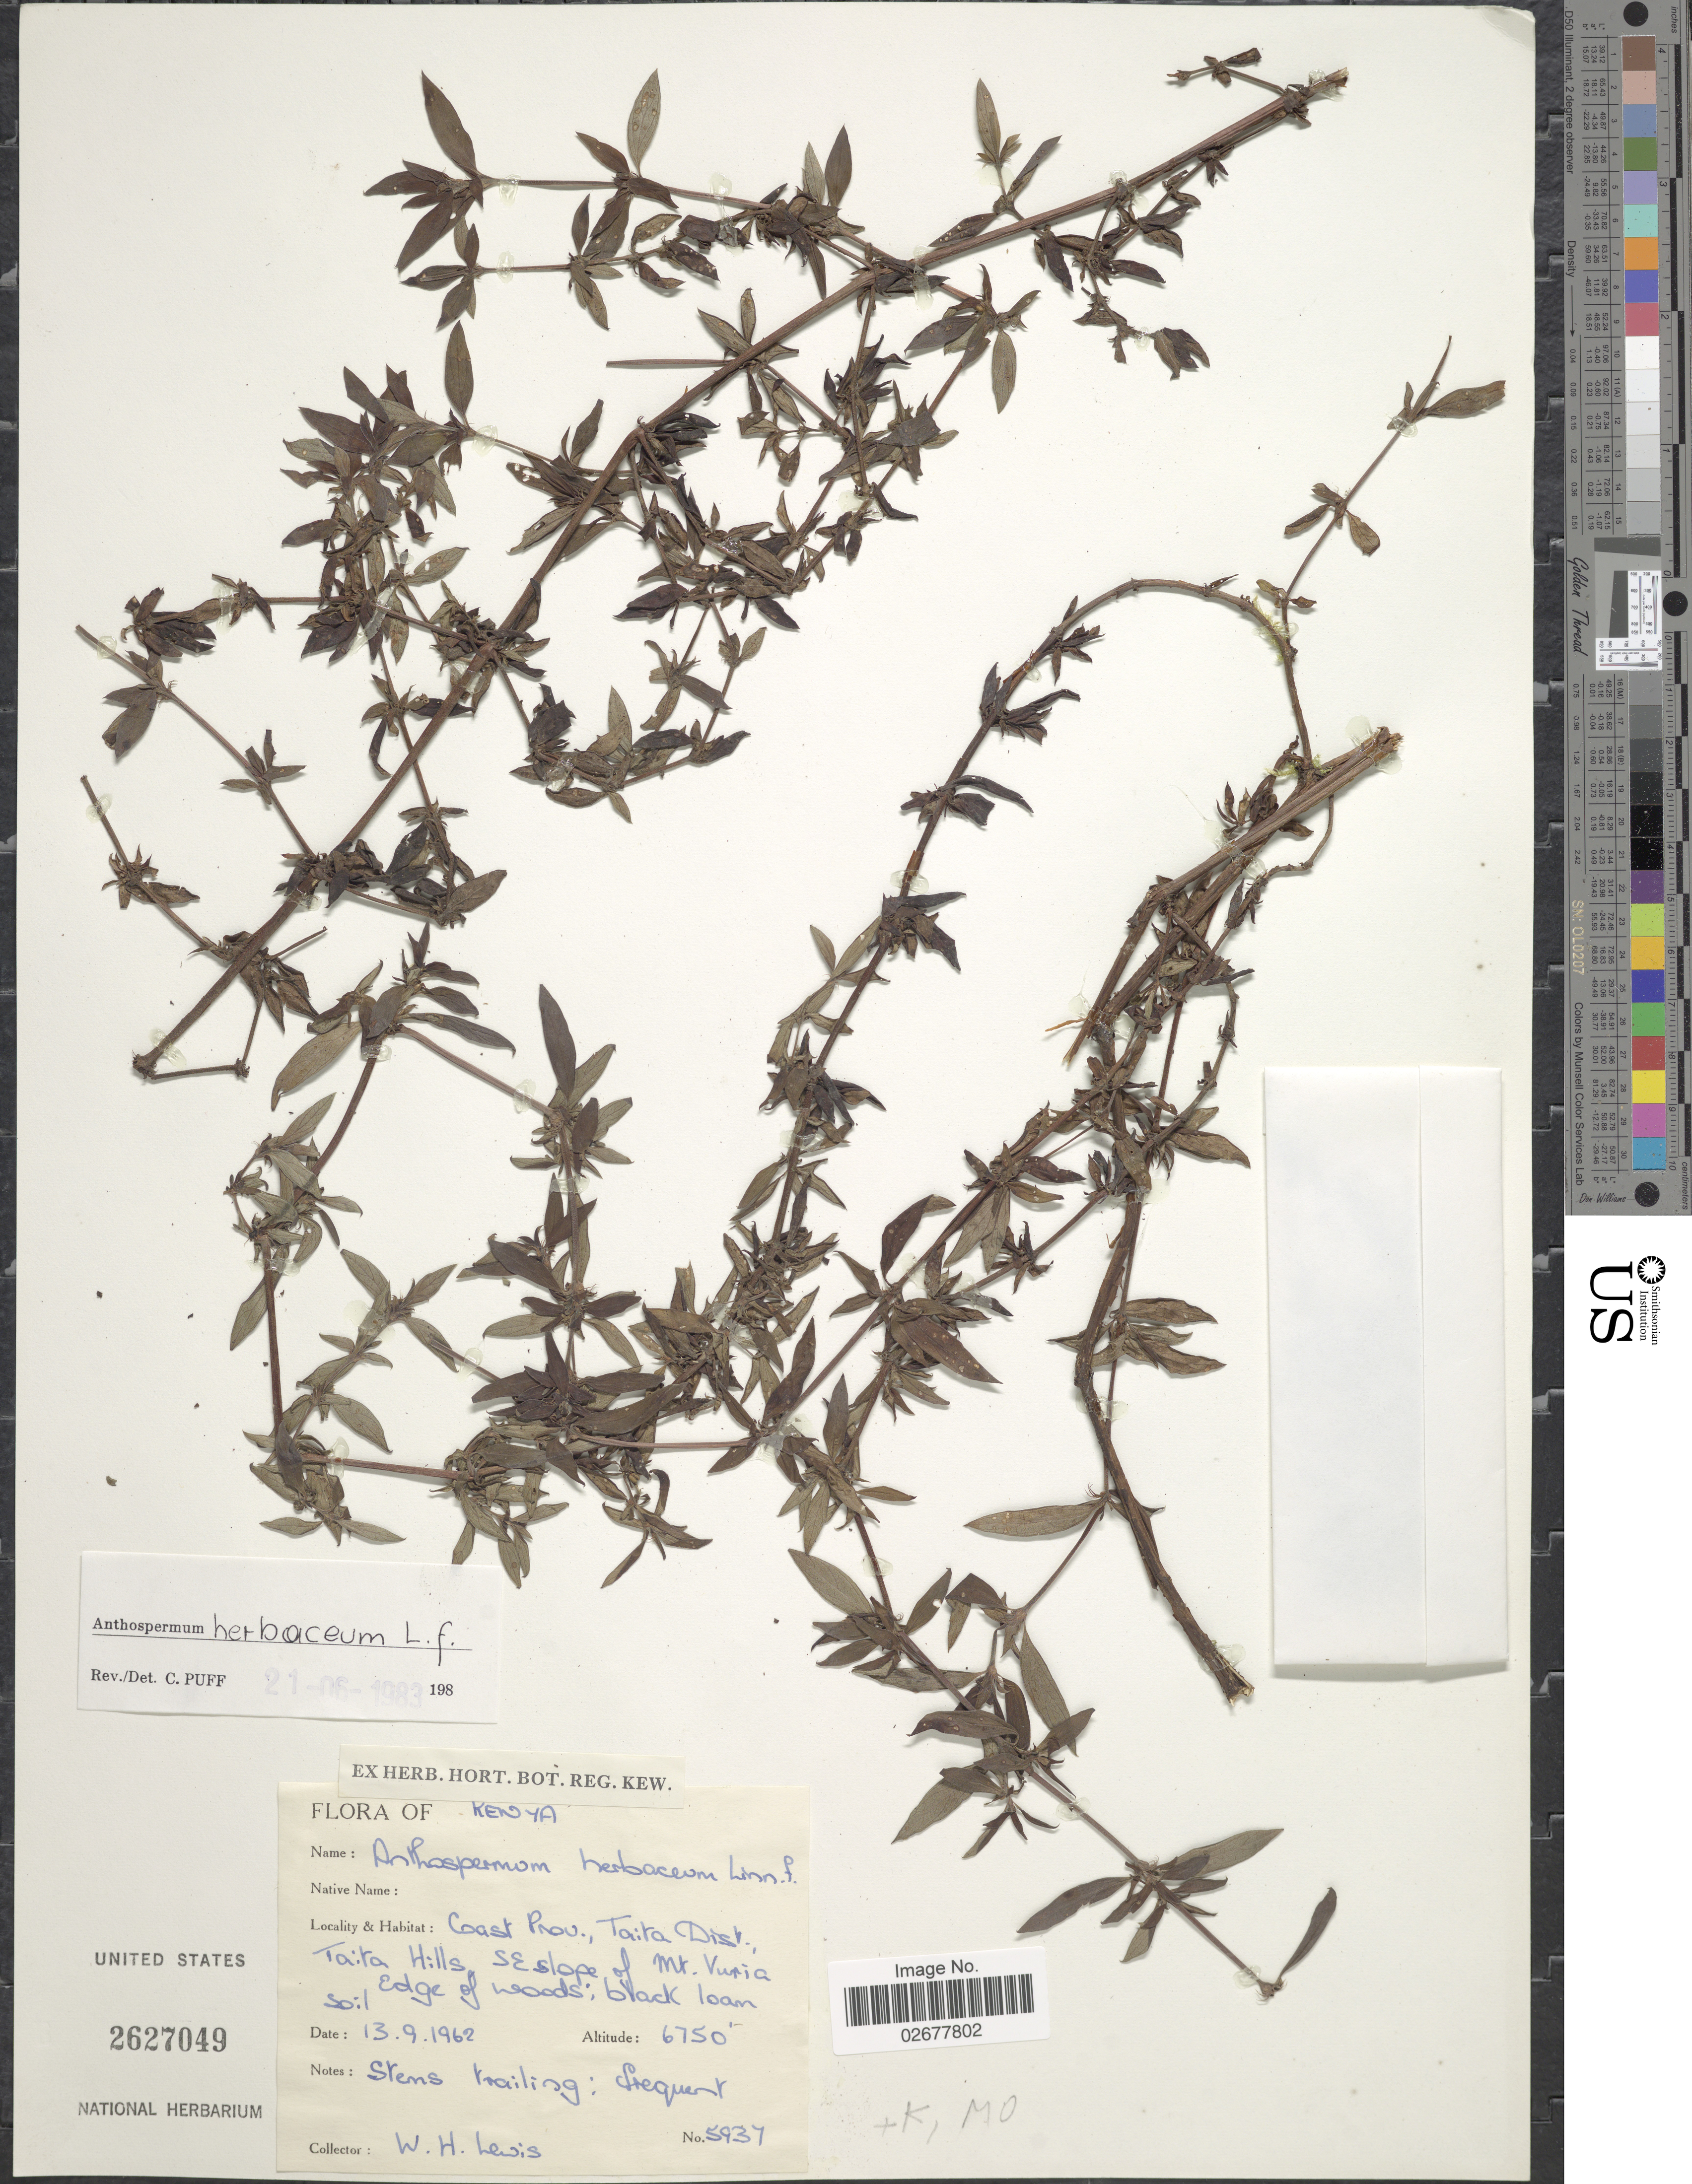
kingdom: Plantae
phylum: Tracheophyta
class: Magnoliopsida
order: Gentianales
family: Rubiaceae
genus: Anthospermum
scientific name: Anthospermum herbaceum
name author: L. f.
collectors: W. H. Lewis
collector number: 5937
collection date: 1962-09-13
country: Kenya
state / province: Taita Taveta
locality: Taita Dist., Taita Hills, SE slope of Mt Vuria, Edge of woods: black loam soil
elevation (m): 2057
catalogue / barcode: US 2627049